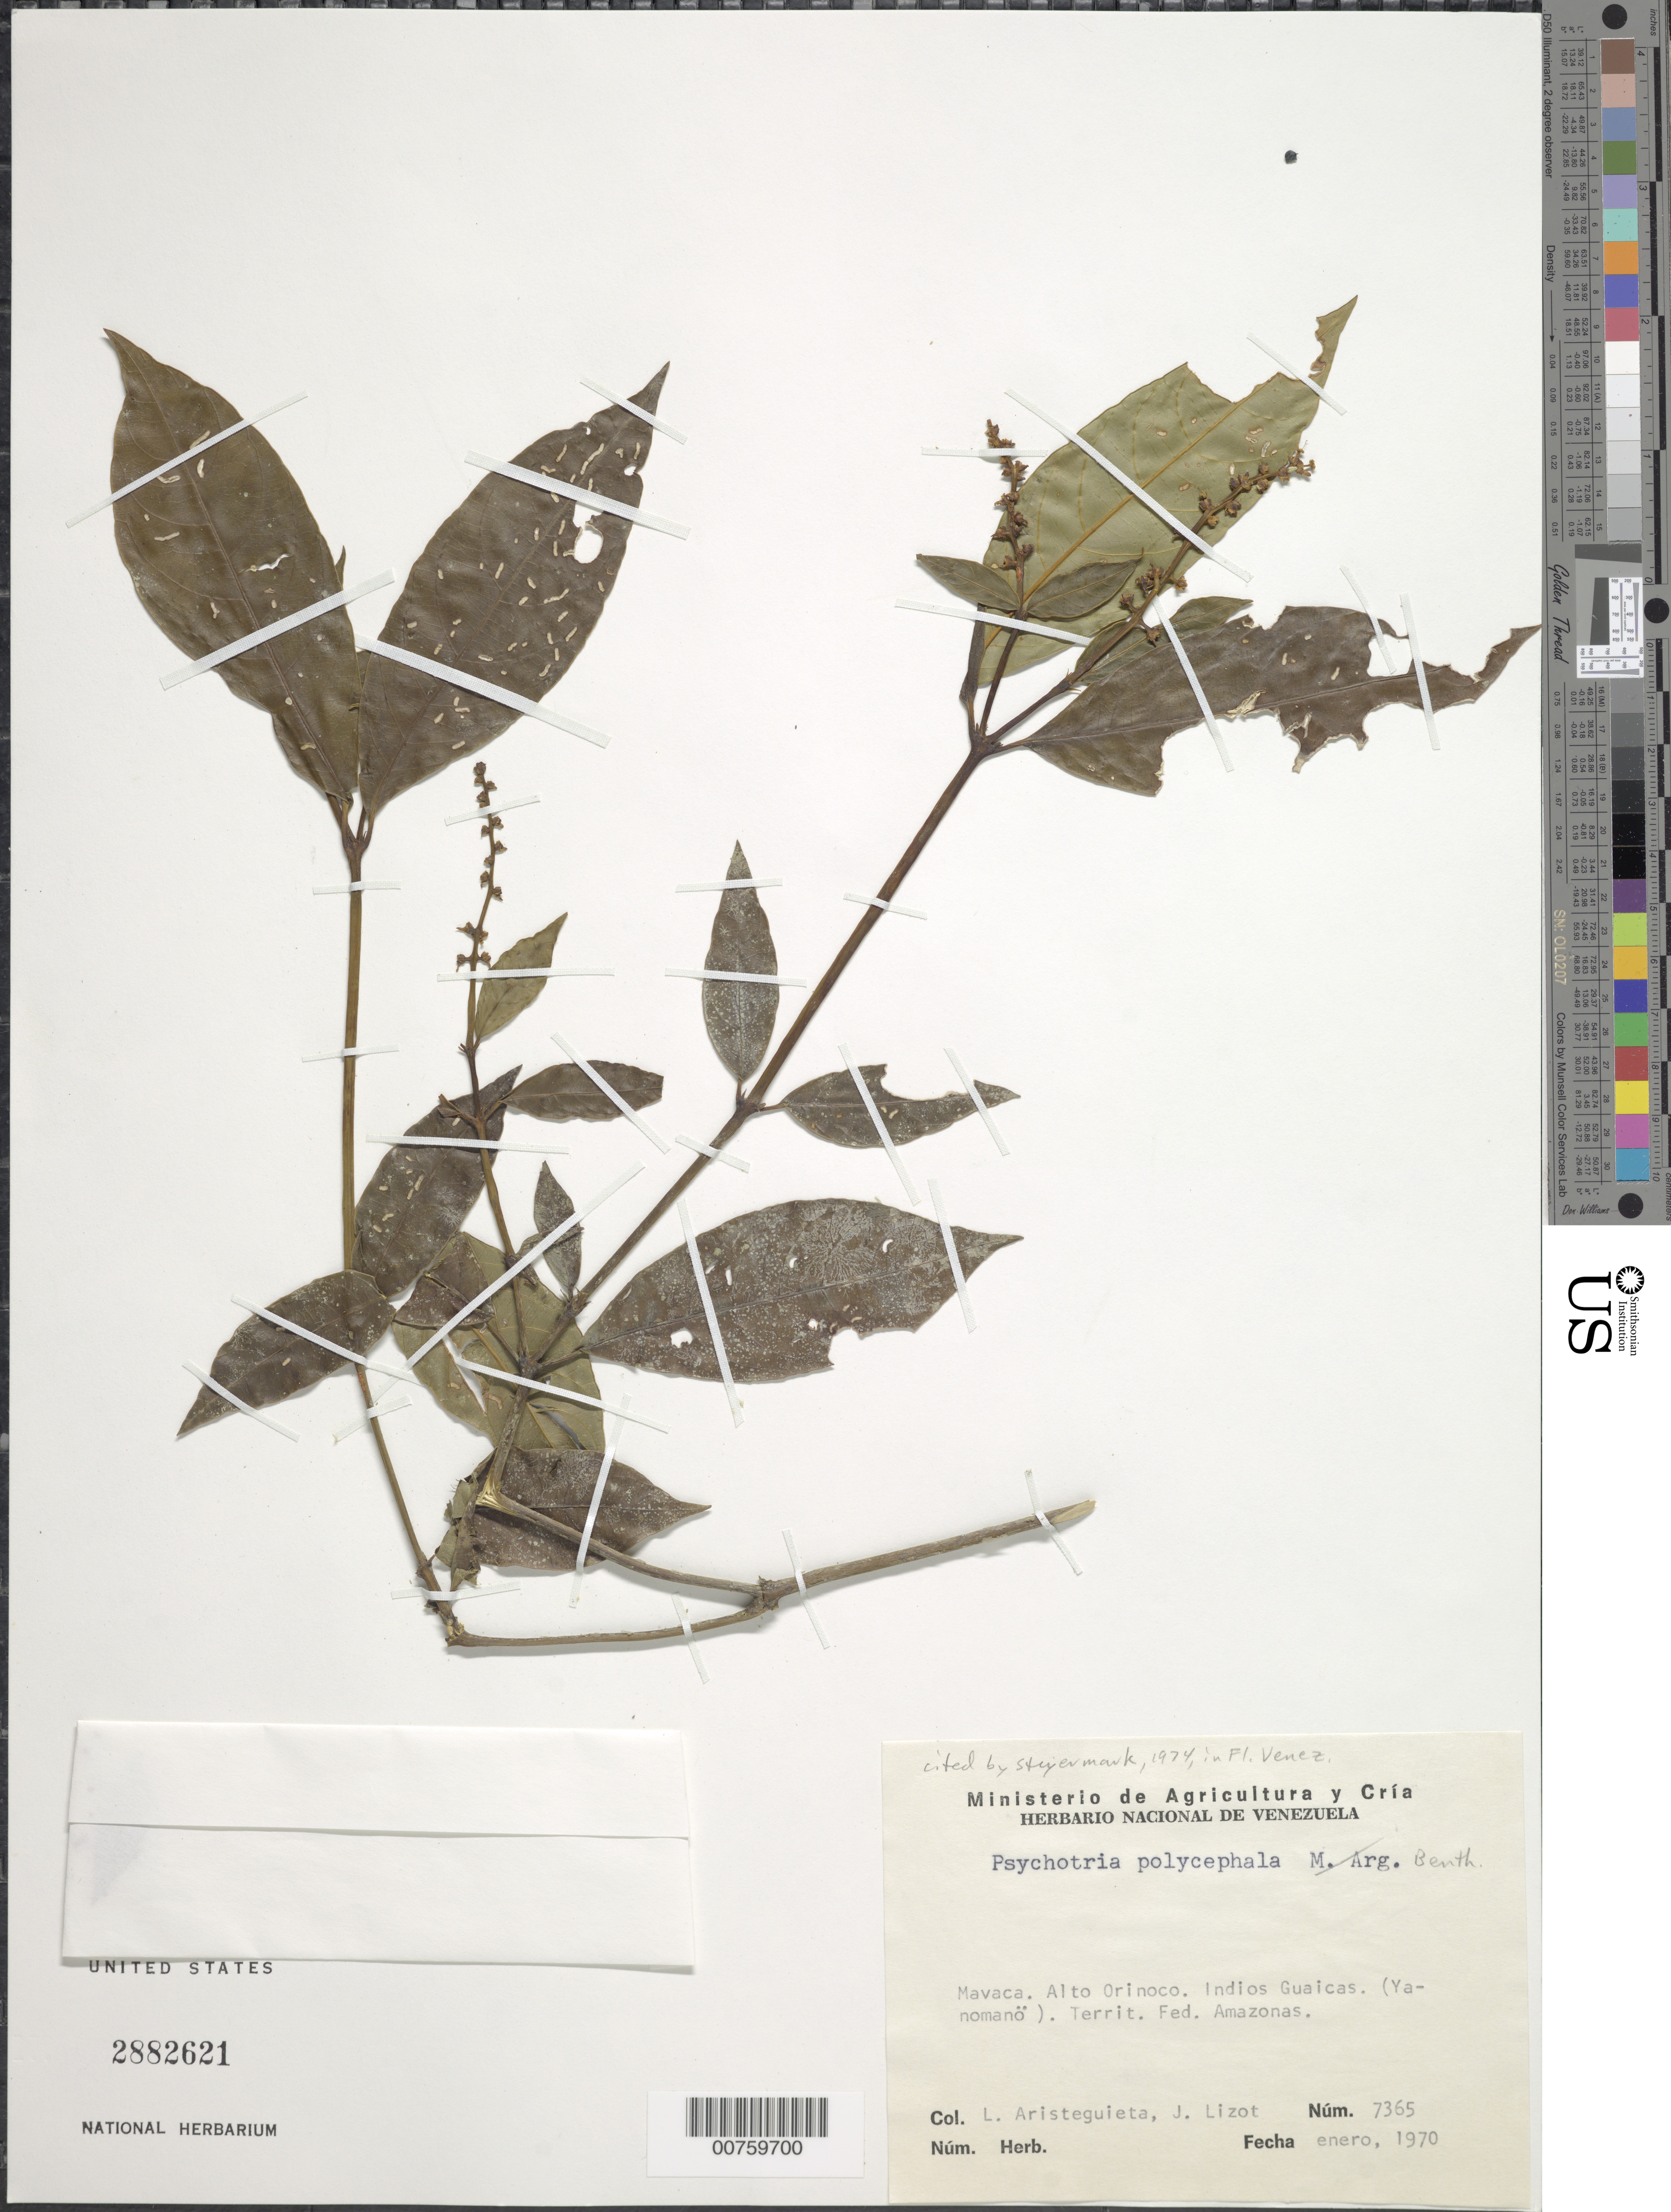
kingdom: Plantae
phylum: Tracheophyta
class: Magnoliopsida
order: Gentianales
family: Rubiaceae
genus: Psychotria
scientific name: Psychotria polycephala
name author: Benth.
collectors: L. Aristeguieta & J. Lizot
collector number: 7365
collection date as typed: Jan-70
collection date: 1970-01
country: Venezuela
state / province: Amazonas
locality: Mavaca, Alto Orinoco, Indios Guaicas (Yanomanö)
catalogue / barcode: US 2882621